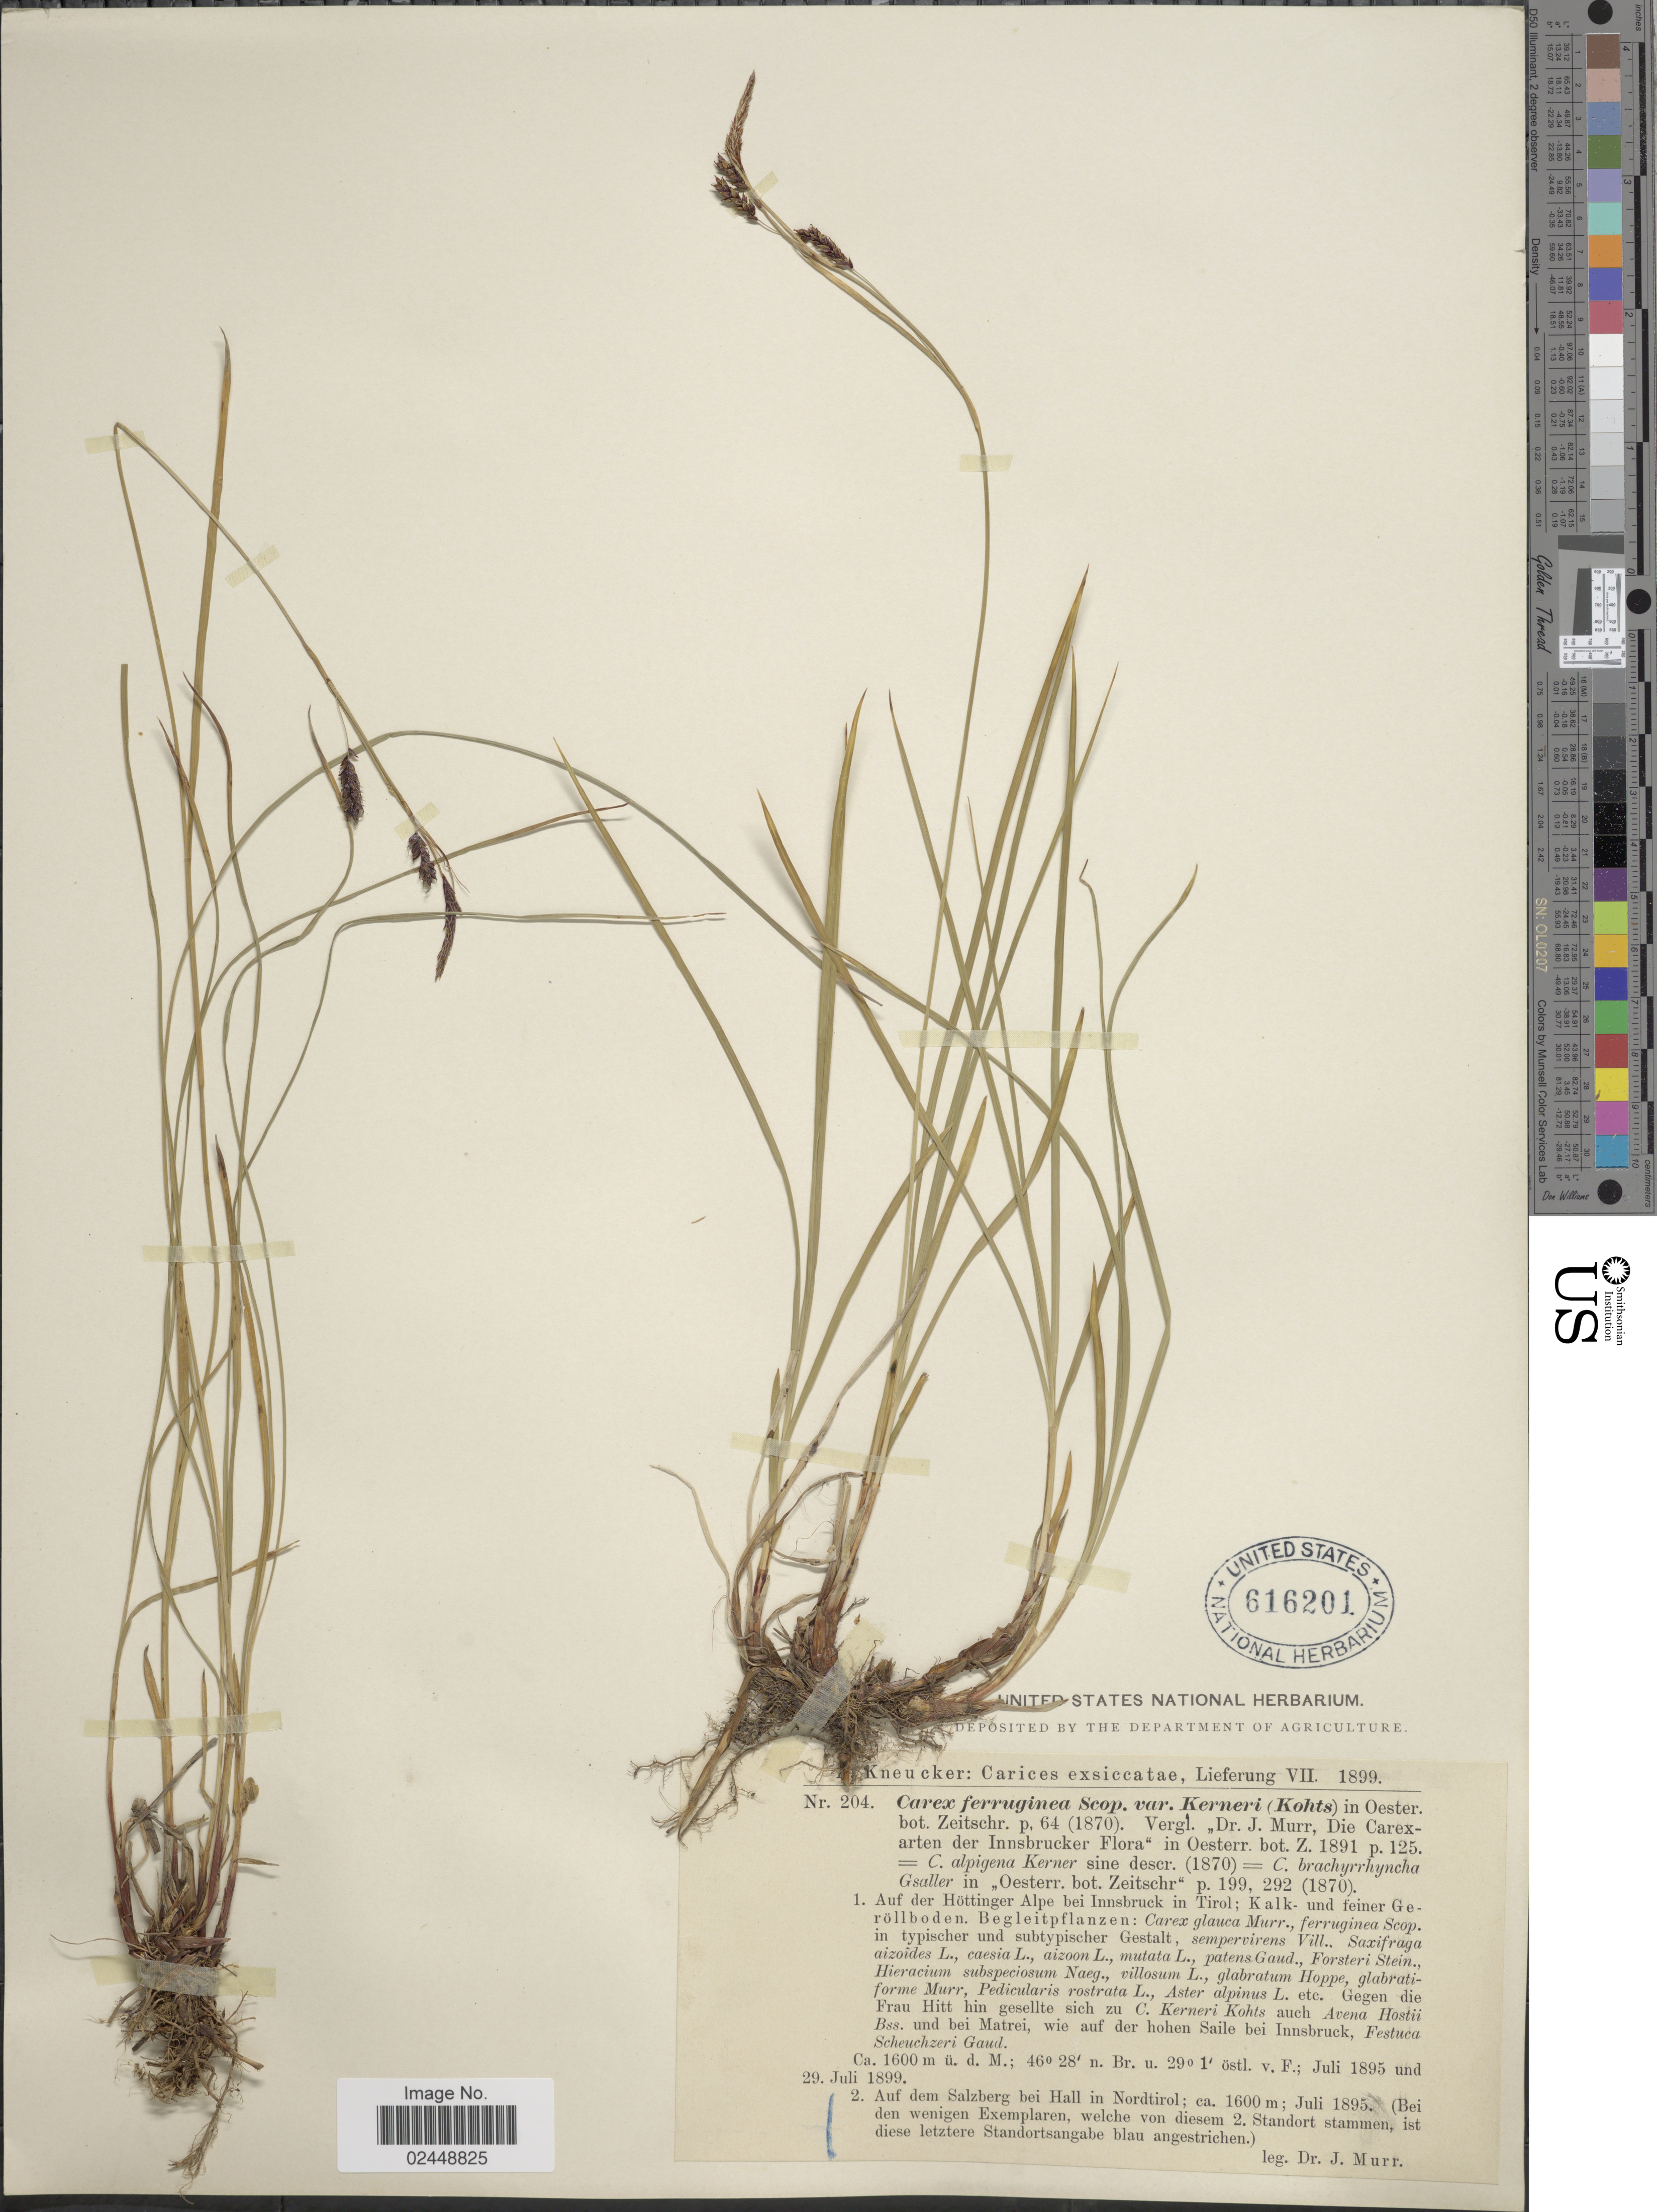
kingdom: Plantae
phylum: Tracheophyta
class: Liliopsida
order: Poales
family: Cyperaceae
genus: Carex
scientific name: Carex ferruginea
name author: Scop.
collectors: J. Murr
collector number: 204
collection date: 1899-07-29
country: Austria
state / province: Salzburg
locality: Auf dem Salzberg bei Hall in Nordtirol.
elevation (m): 1600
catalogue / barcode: US 616201